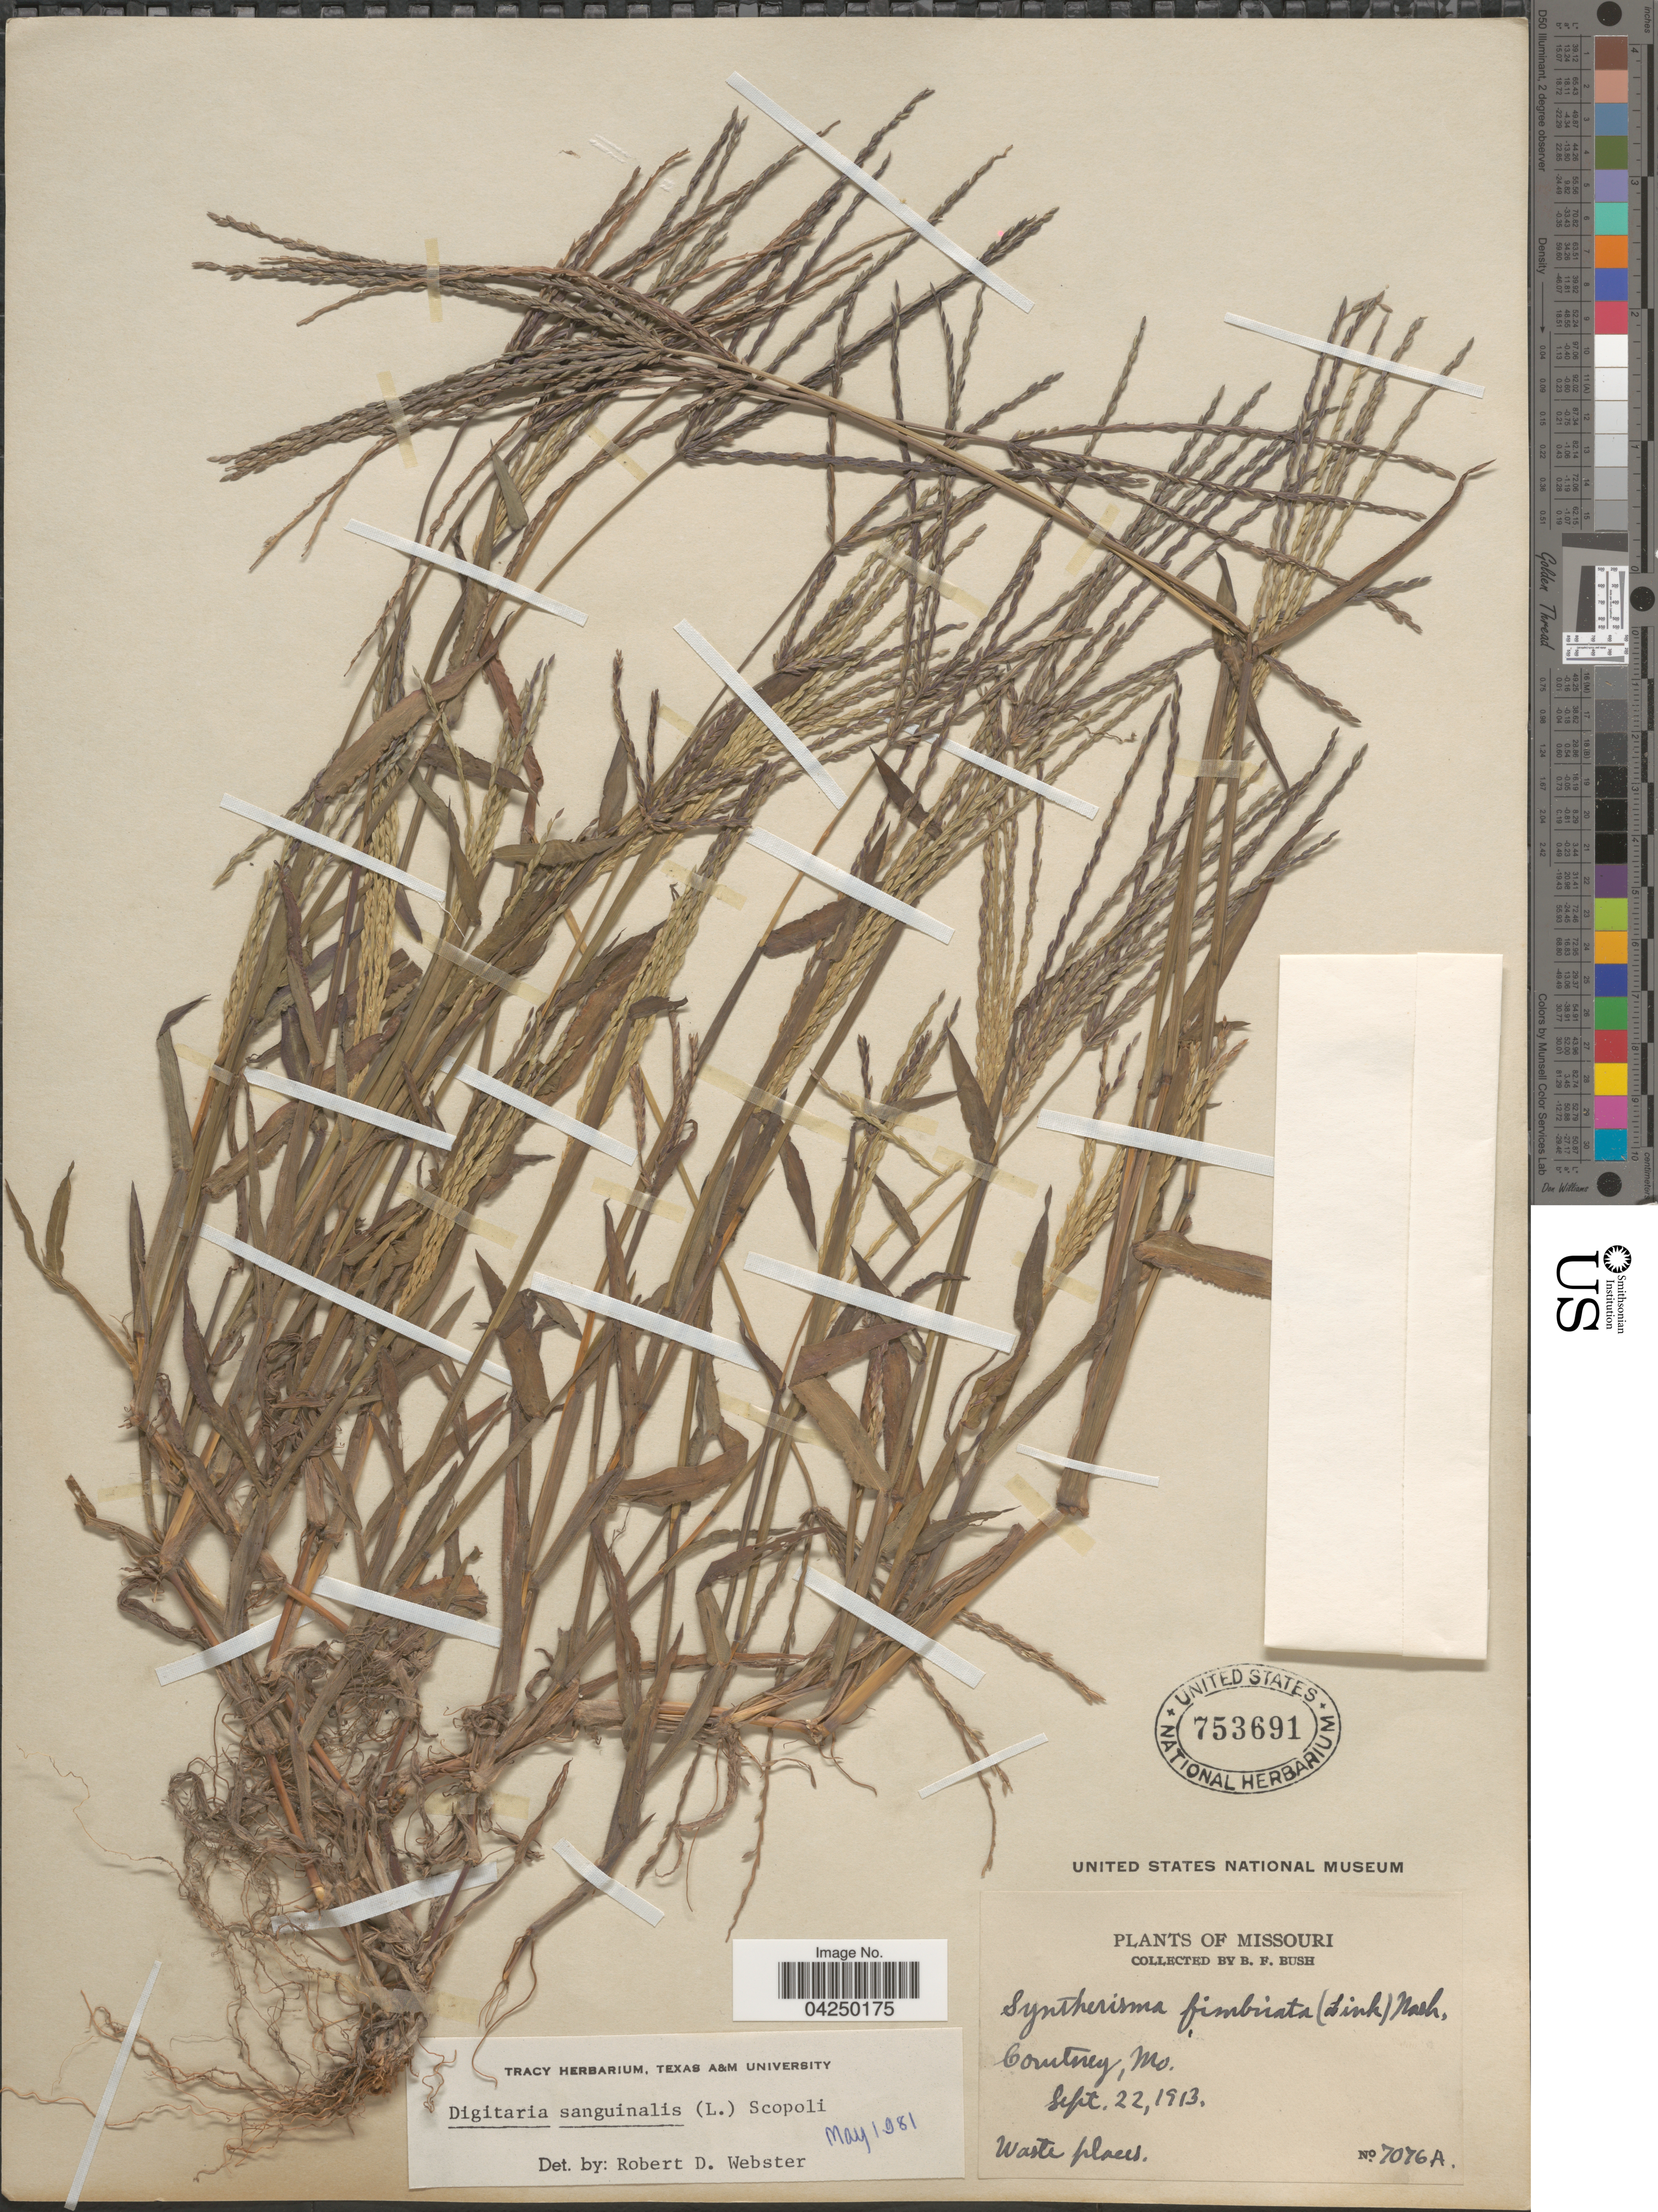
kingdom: Plantae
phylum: Tracheophyta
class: Liliopsida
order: Poales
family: Poaceae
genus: Digitaria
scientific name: Digitaria sanguinalis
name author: (L.) Scop.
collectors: B. F. Bush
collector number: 7076A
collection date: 1913-09-22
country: United States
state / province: Missouri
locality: Courtney. Waste places.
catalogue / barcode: US 753691